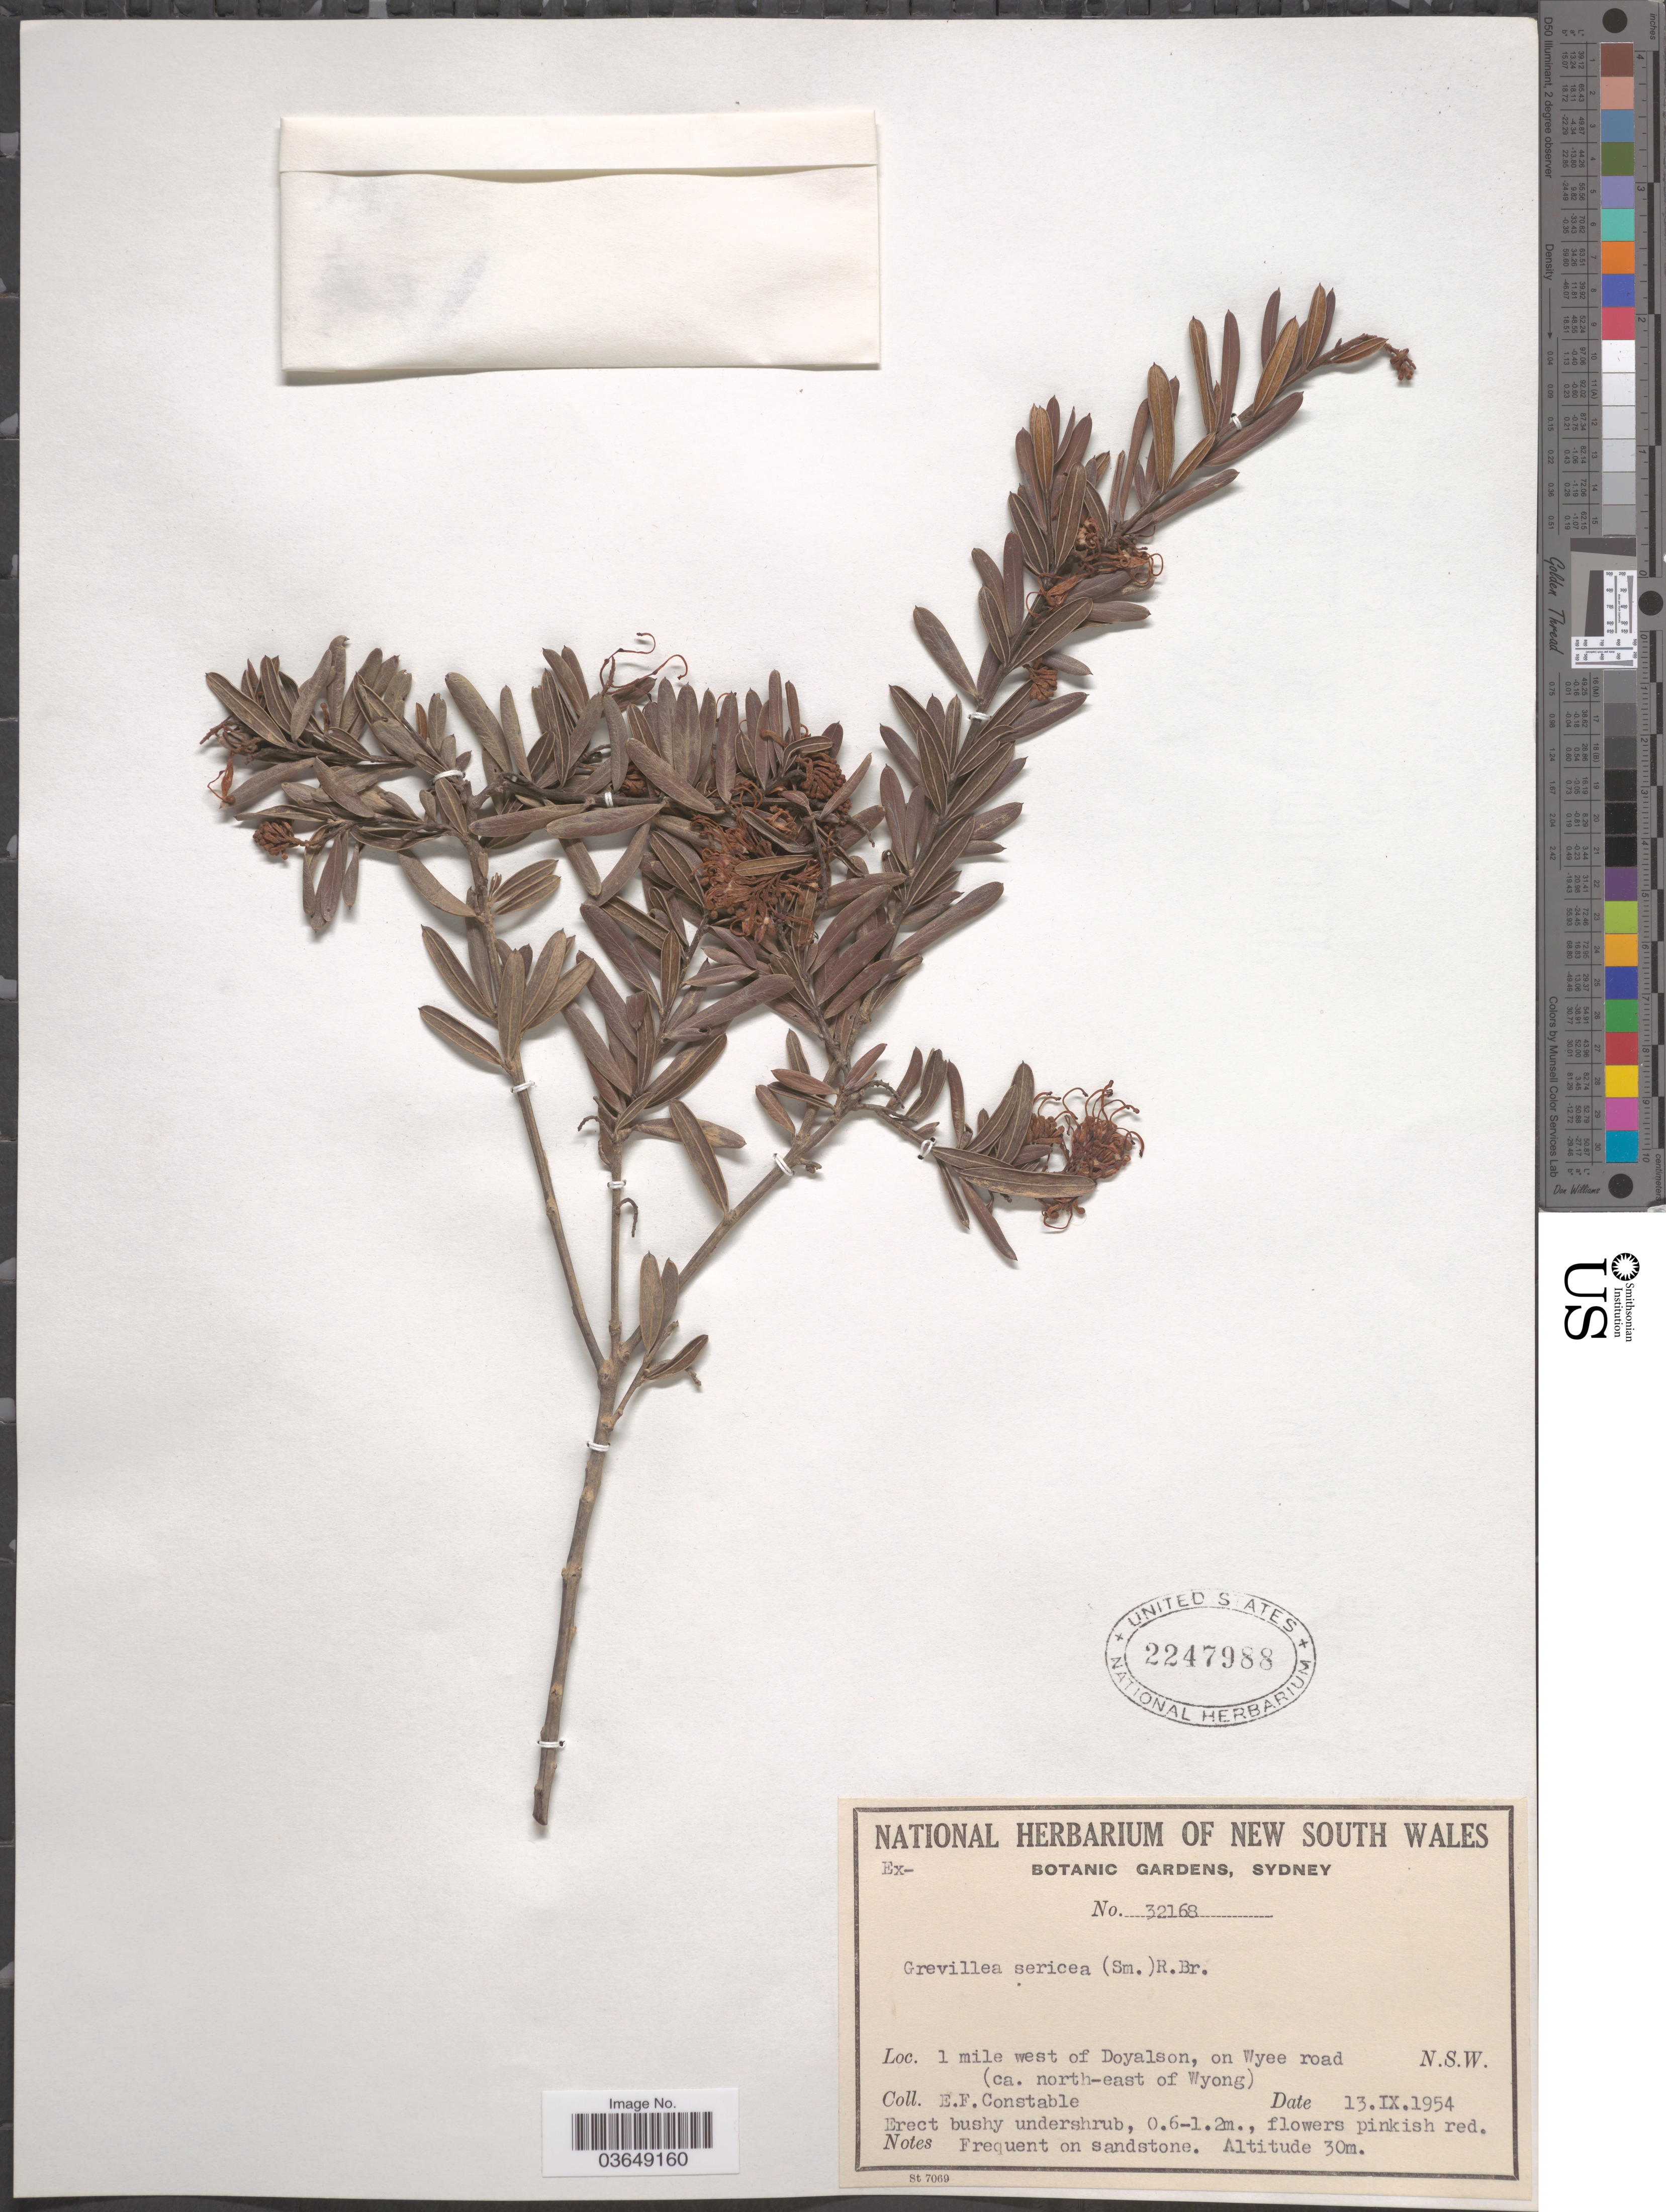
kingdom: Plantae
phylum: Tracheophyta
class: Magnoliopsida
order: Proteales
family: Proteaceae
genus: Grevillea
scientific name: Grevillea sericea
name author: (Sm.) R. Br.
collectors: E. F. Constable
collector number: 32168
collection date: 1954-09-13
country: Australia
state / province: New South Wales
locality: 1 miles west of Doyalson, on Wyee road (ca. north-east of Wyong).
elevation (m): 30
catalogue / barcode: US 2247988